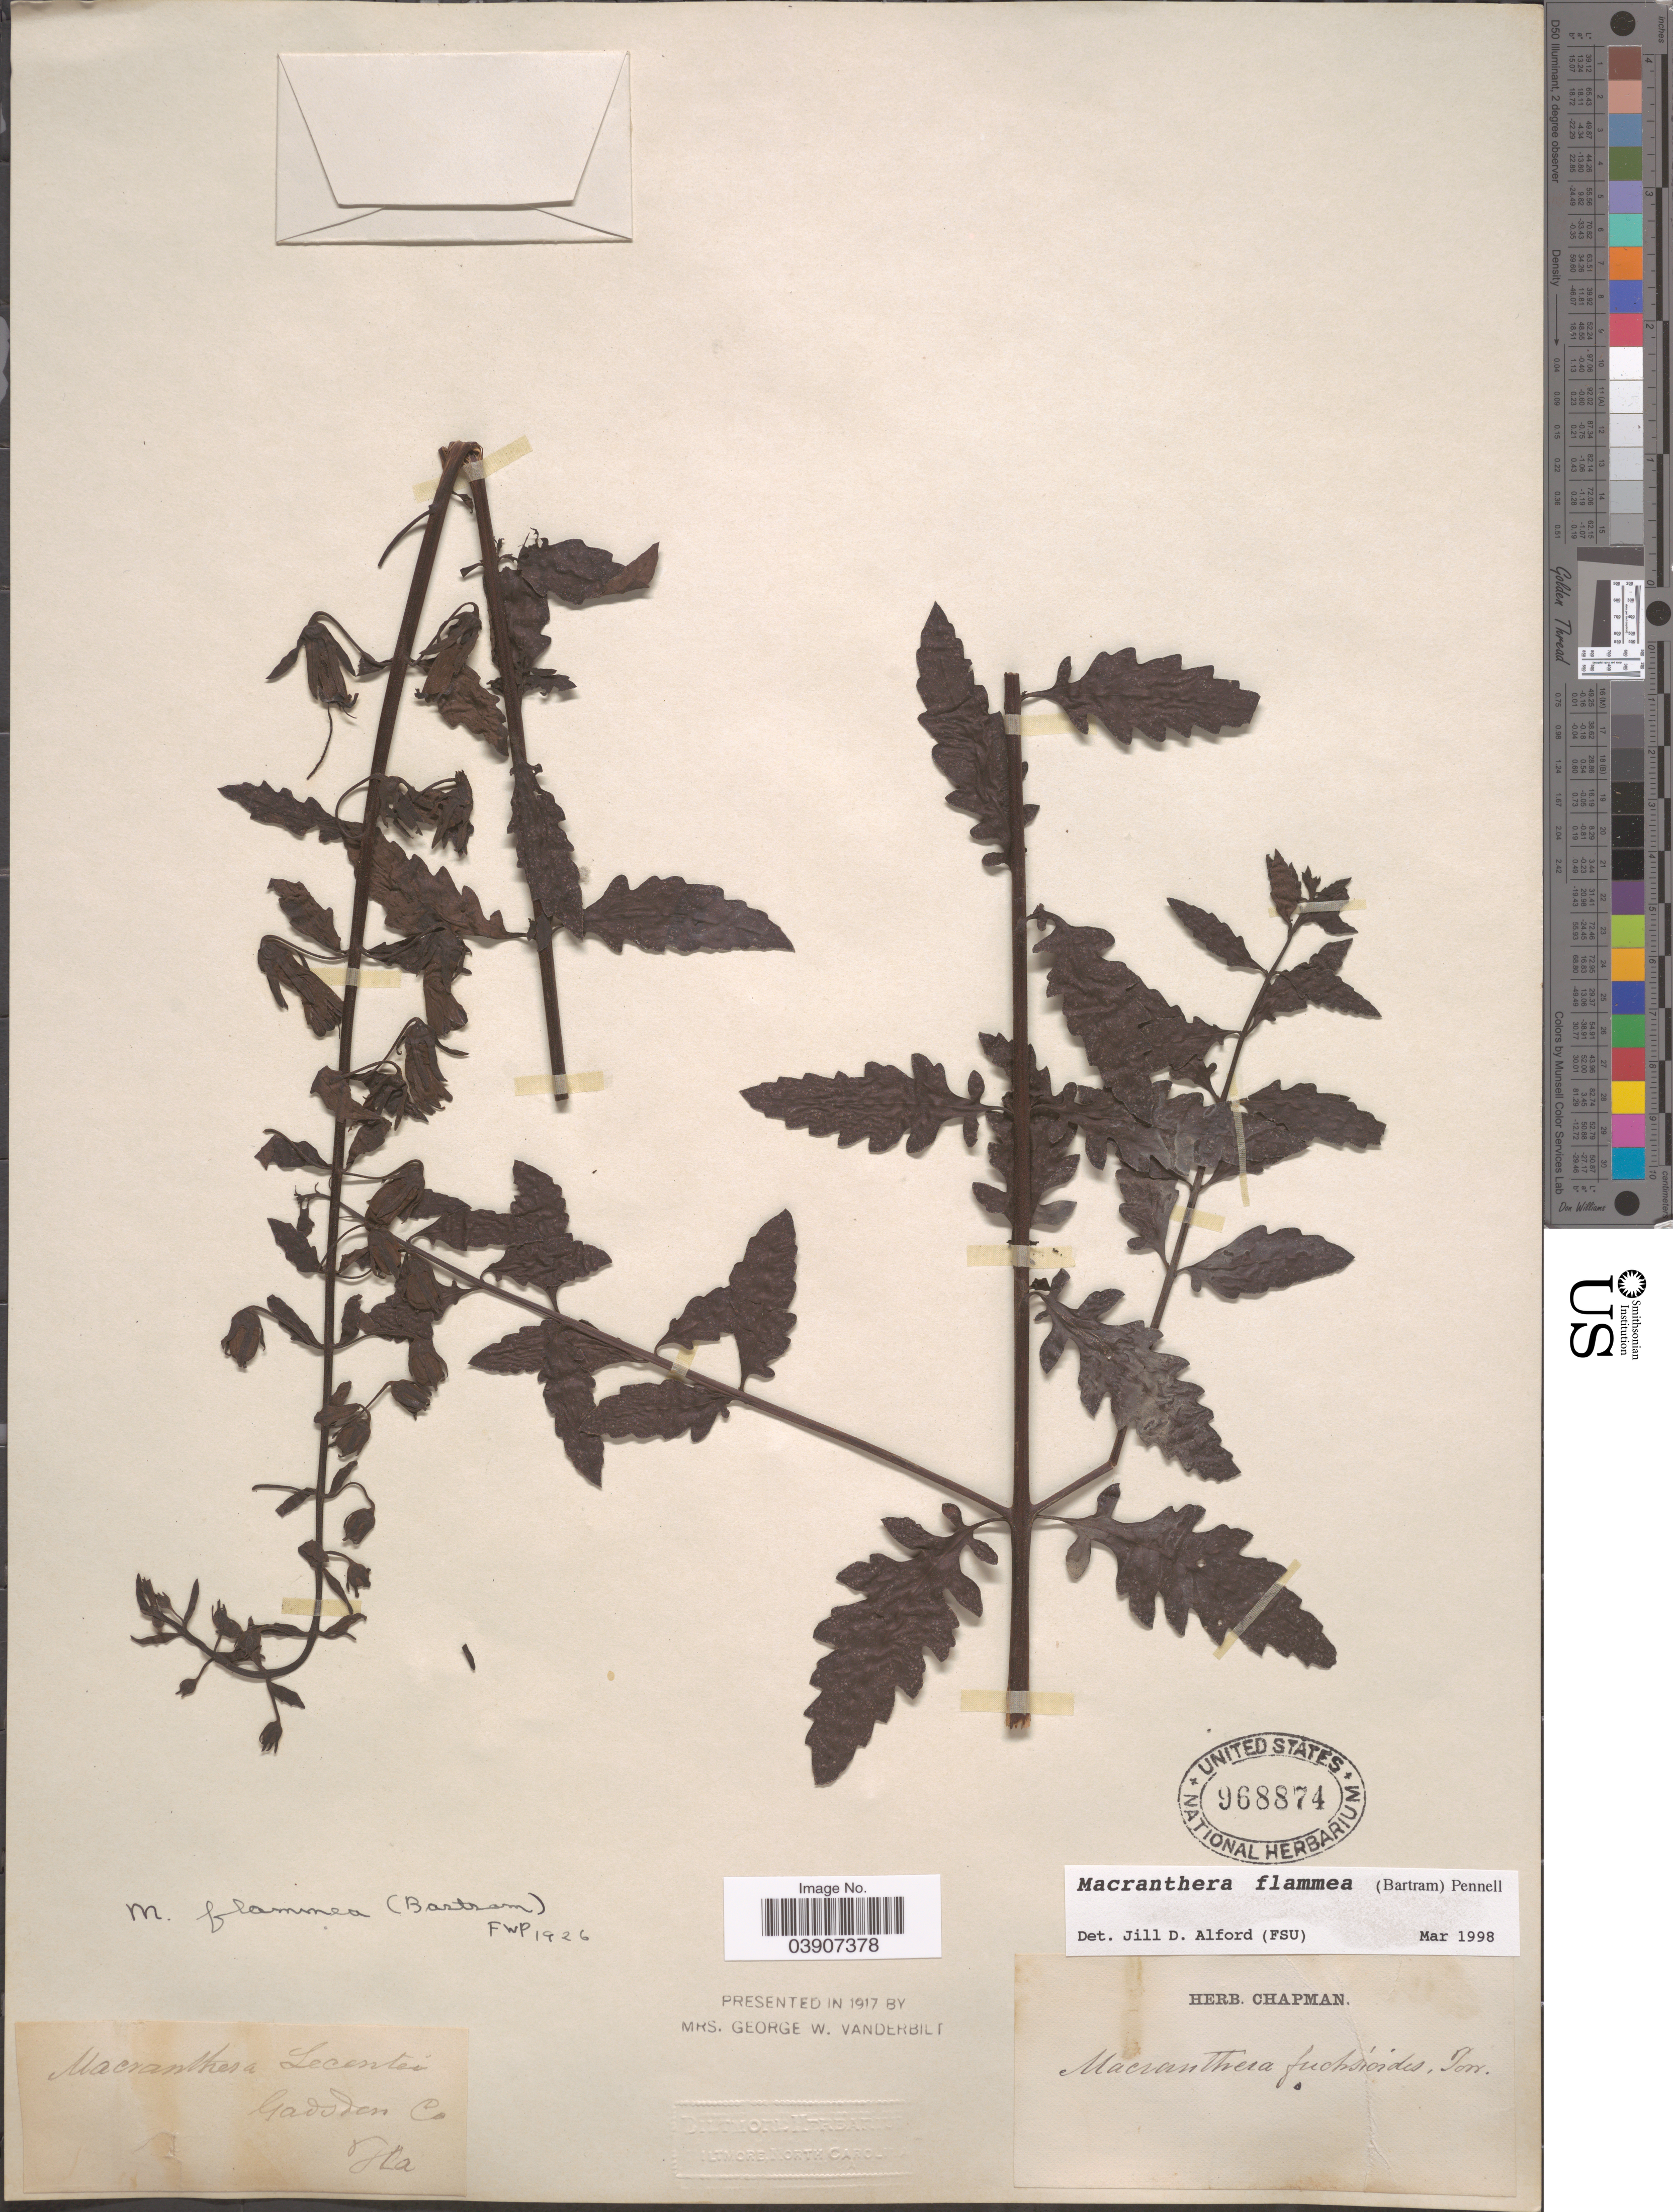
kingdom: Plantae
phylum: Tracheophyta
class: Magnoliopsida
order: Lamiales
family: Orobanchaceae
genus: Macranthera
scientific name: Macranthera flammea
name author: Pennell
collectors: ex herb. Chapman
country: United States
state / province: Florida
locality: Gadoden Co.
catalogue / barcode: US 968874